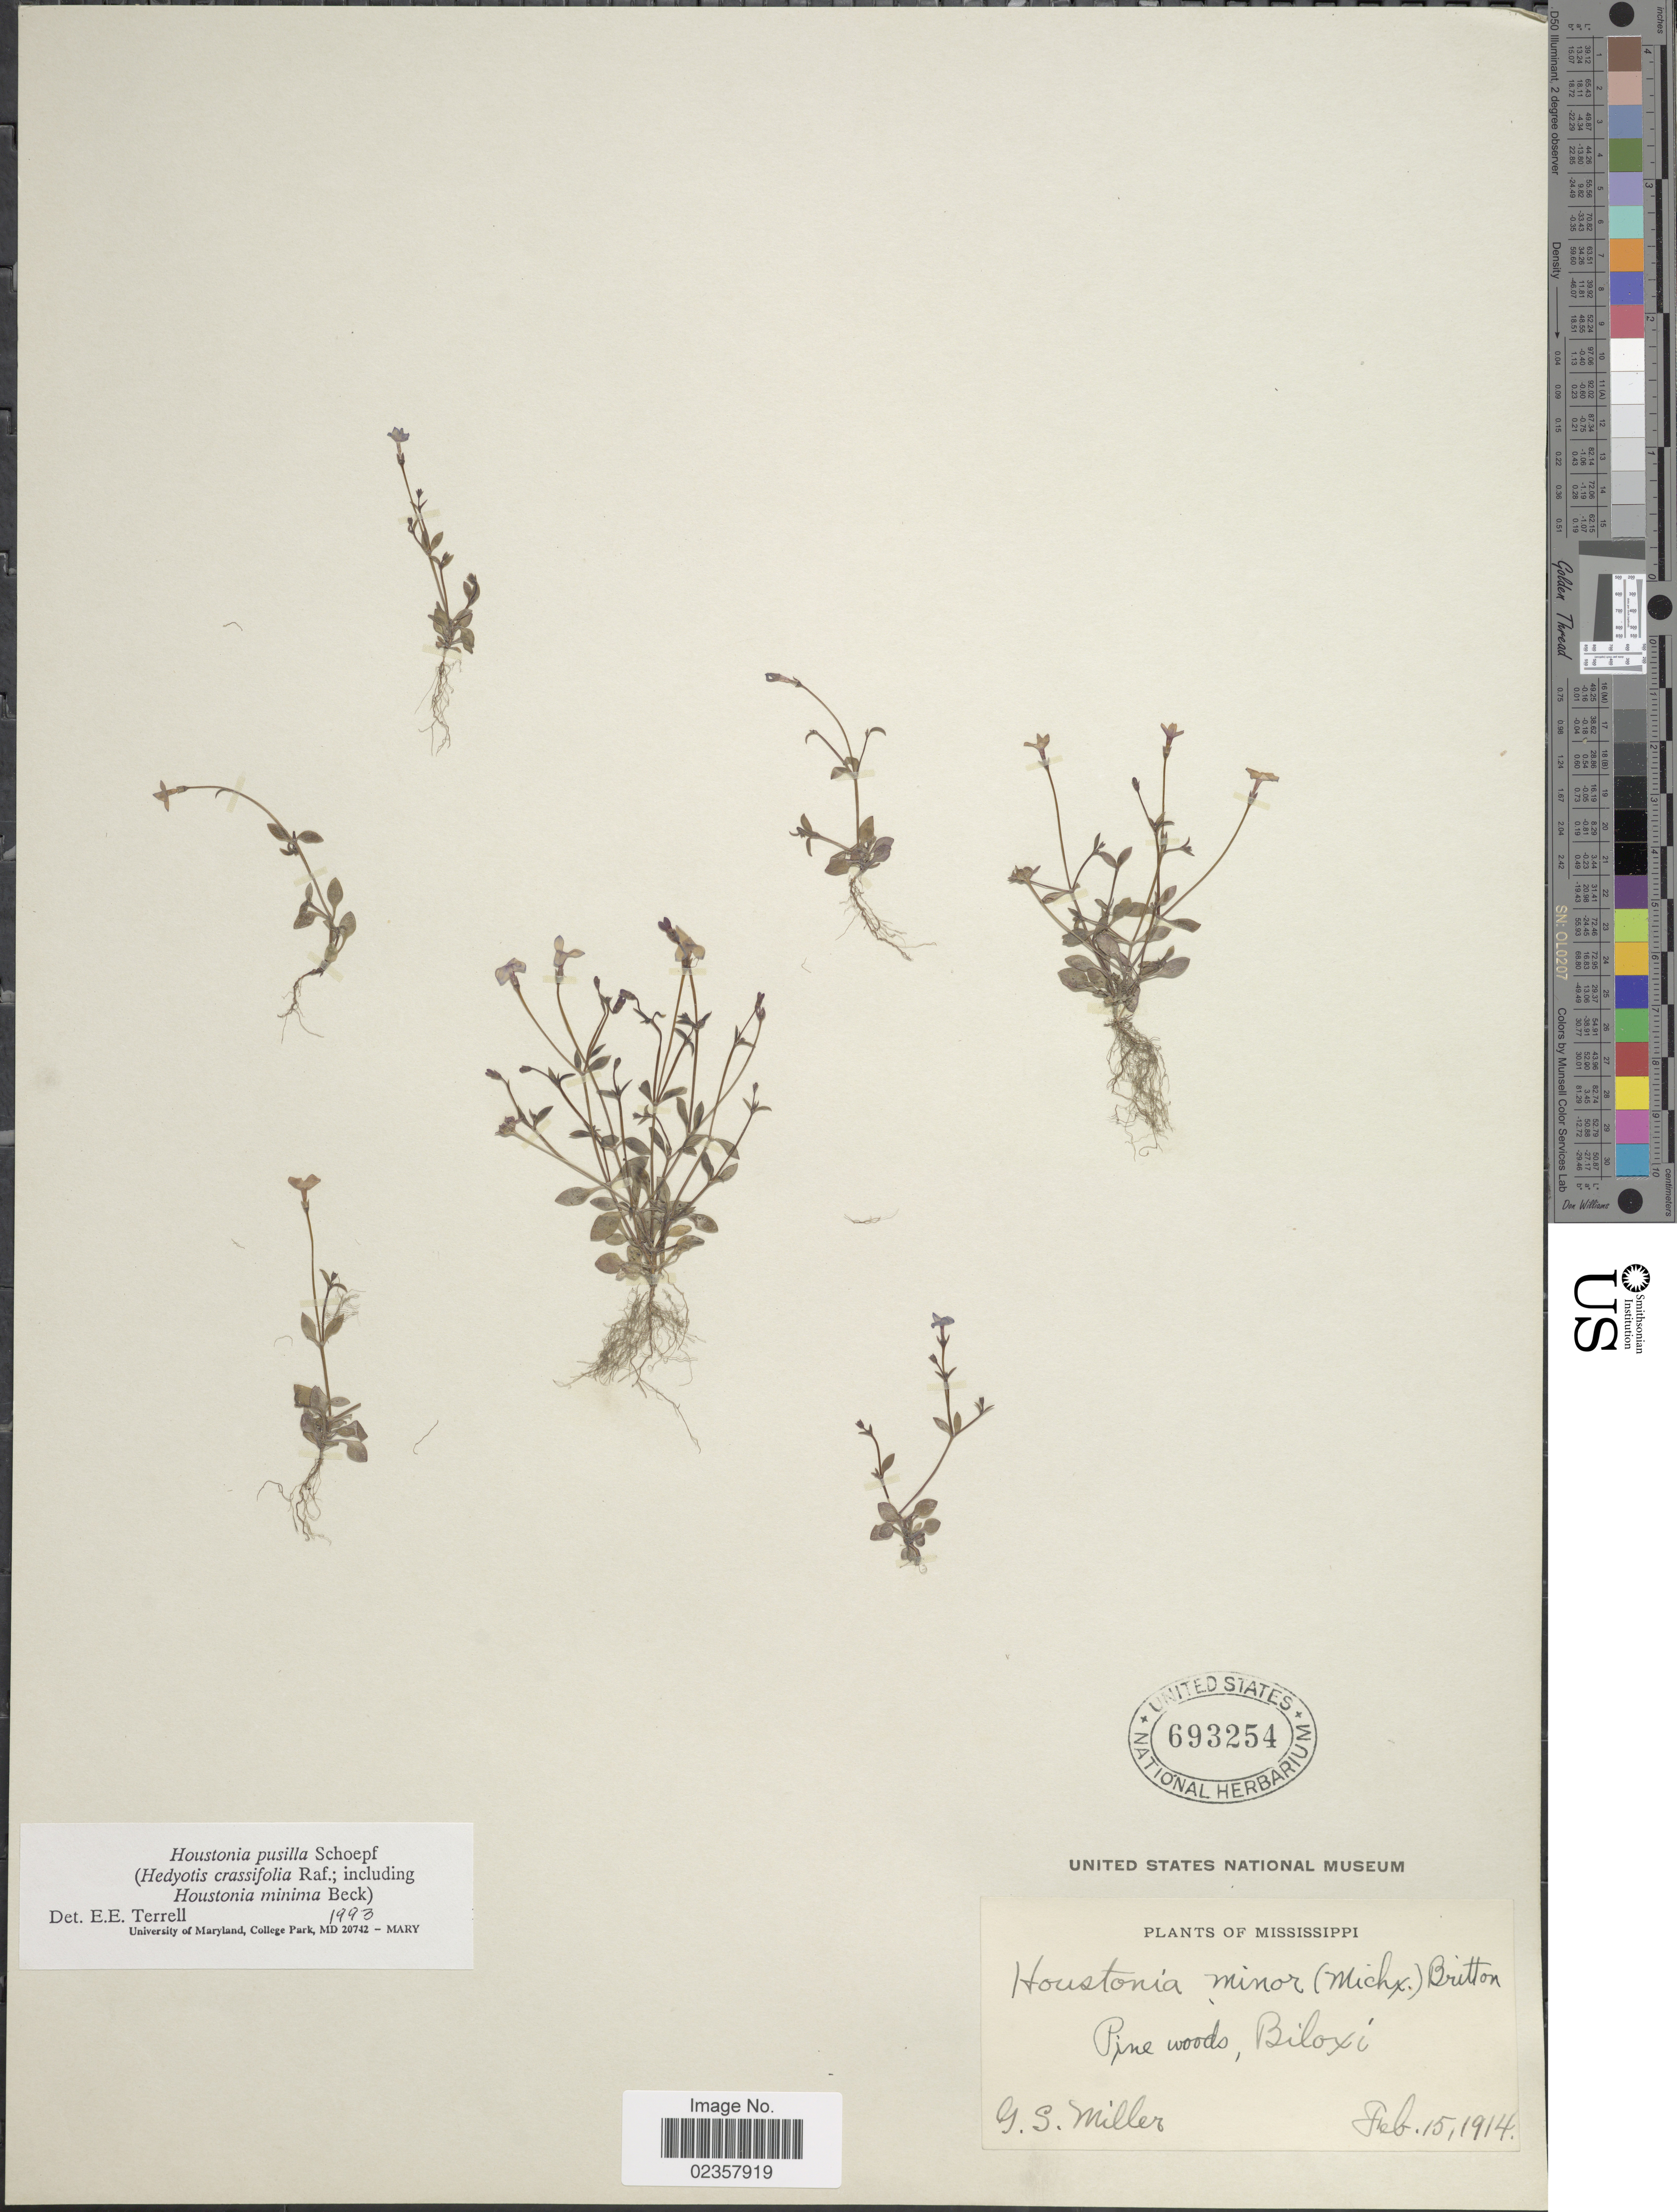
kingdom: Plantae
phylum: Tracheophyta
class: Magnoliopsida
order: Gentianales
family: Rubiaceae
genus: Houstonia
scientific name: Houstonia pusilla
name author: Schoepf.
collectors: G. S. Miller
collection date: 1914-02-15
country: United States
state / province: Mississippi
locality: Pine woods, Biloxi.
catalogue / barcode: US 693254